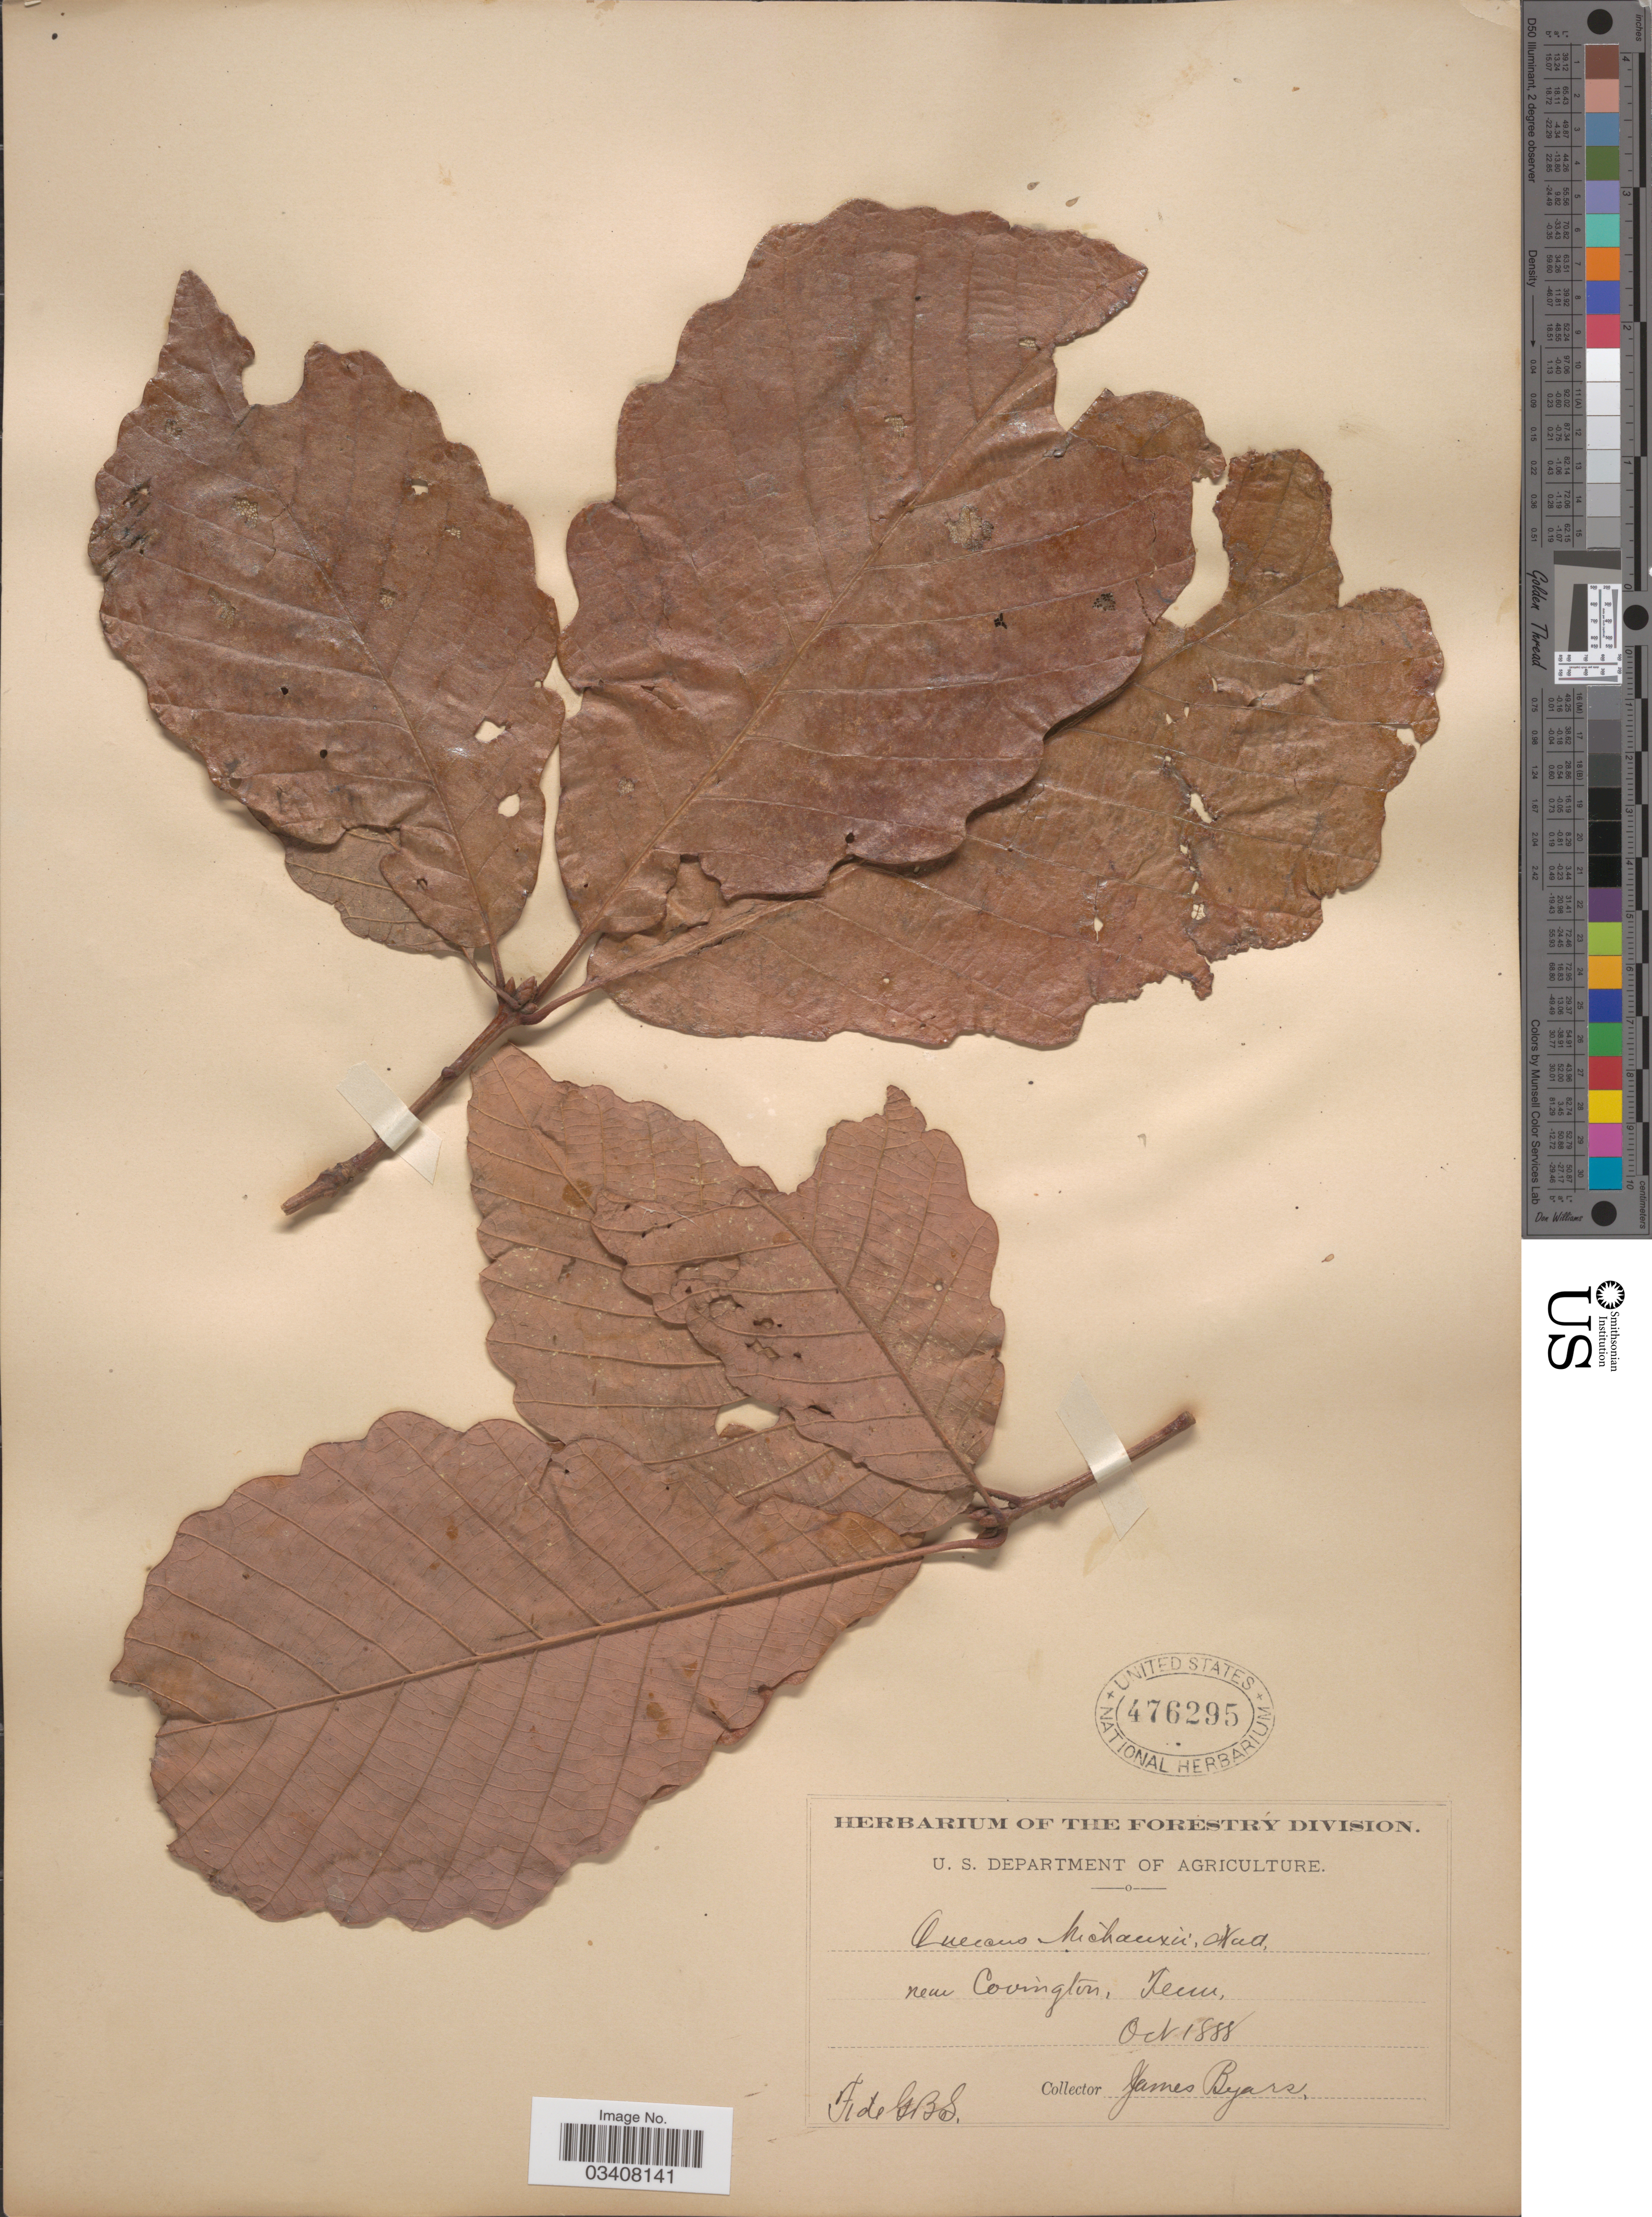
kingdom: Plantae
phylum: Tracheophyta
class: Magnoliopsida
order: Fagales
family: Fagaceae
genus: Quercus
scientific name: Quercus prinus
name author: L.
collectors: J. Byars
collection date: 1888-10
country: United States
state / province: Tennessee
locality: Near Covington.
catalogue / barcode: US 476295